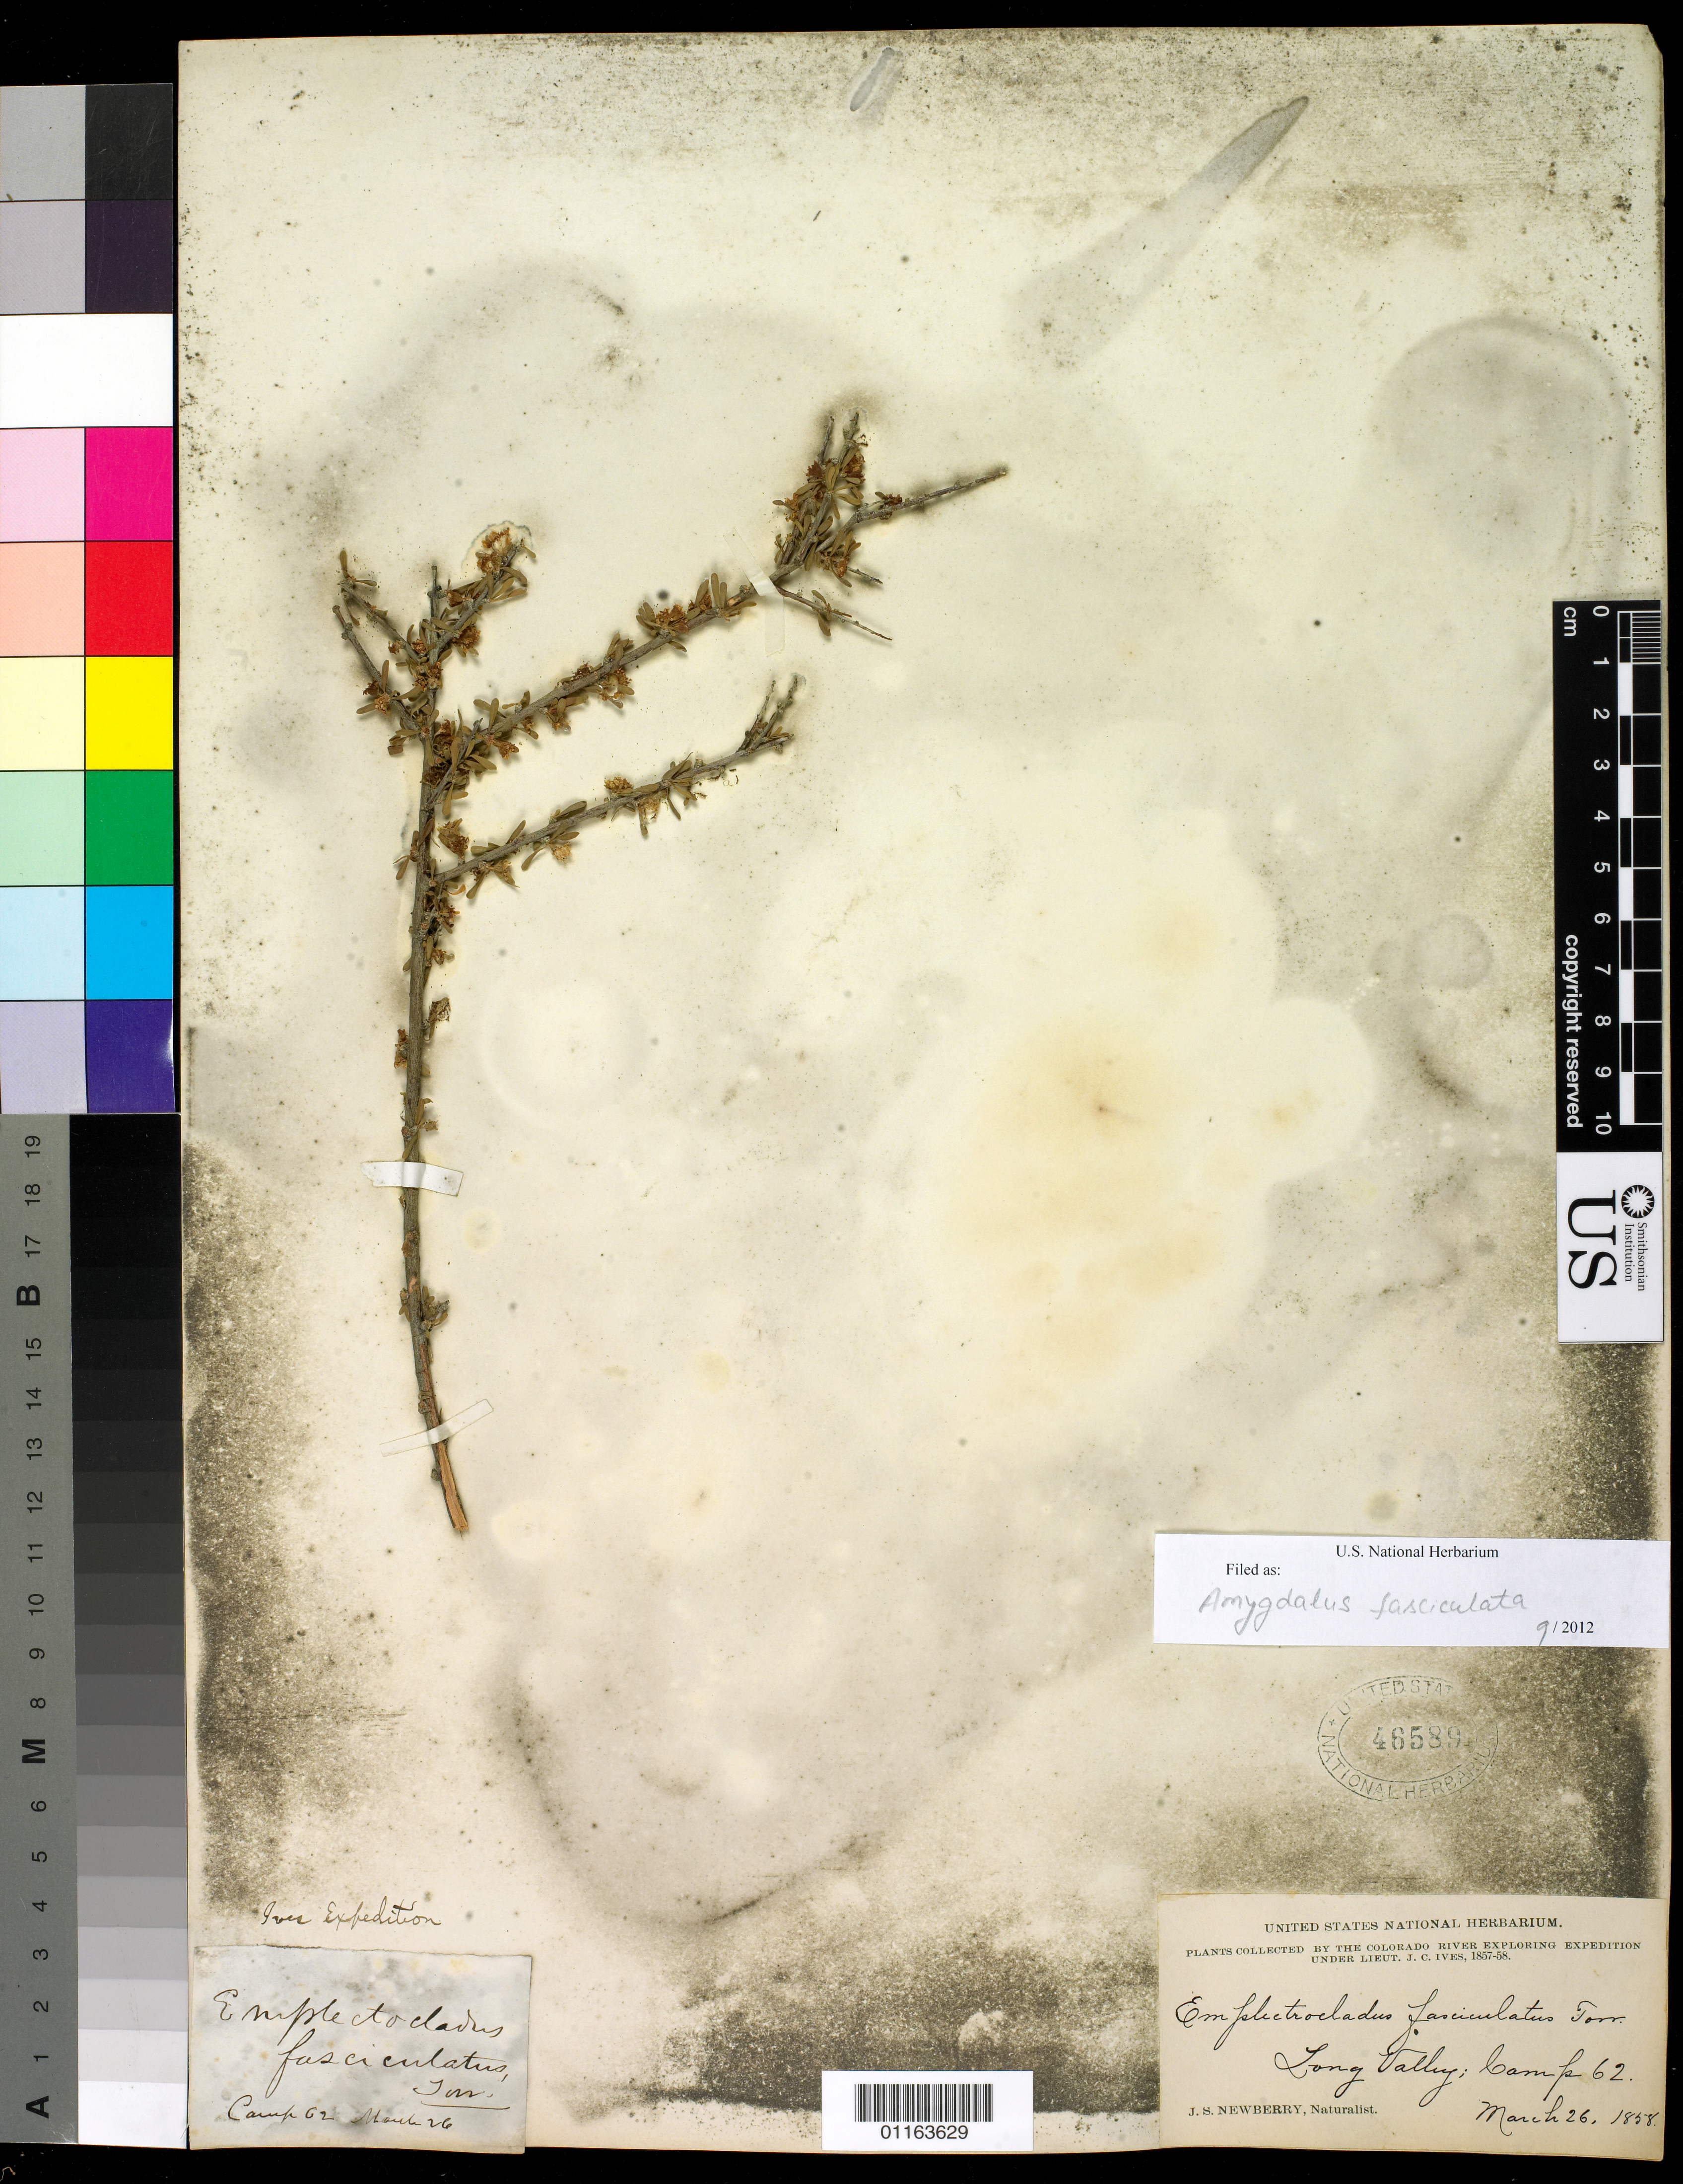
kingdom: Plantae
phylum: Tracheophyta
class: Magnoliopsida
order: Rosales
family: Rosaceae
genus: Prunus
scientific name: Prunus fasciculata var. fasciculata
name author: (Torr.) A. Gray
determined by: Strong, Mark T., (BOT), Smithsonian Institution - National Museum of Natural History (UNITED STATES)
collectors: J. S. Newberry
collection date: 1858-03-26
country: United States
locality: Long Valley; Camp 62.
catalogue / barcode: US 46589